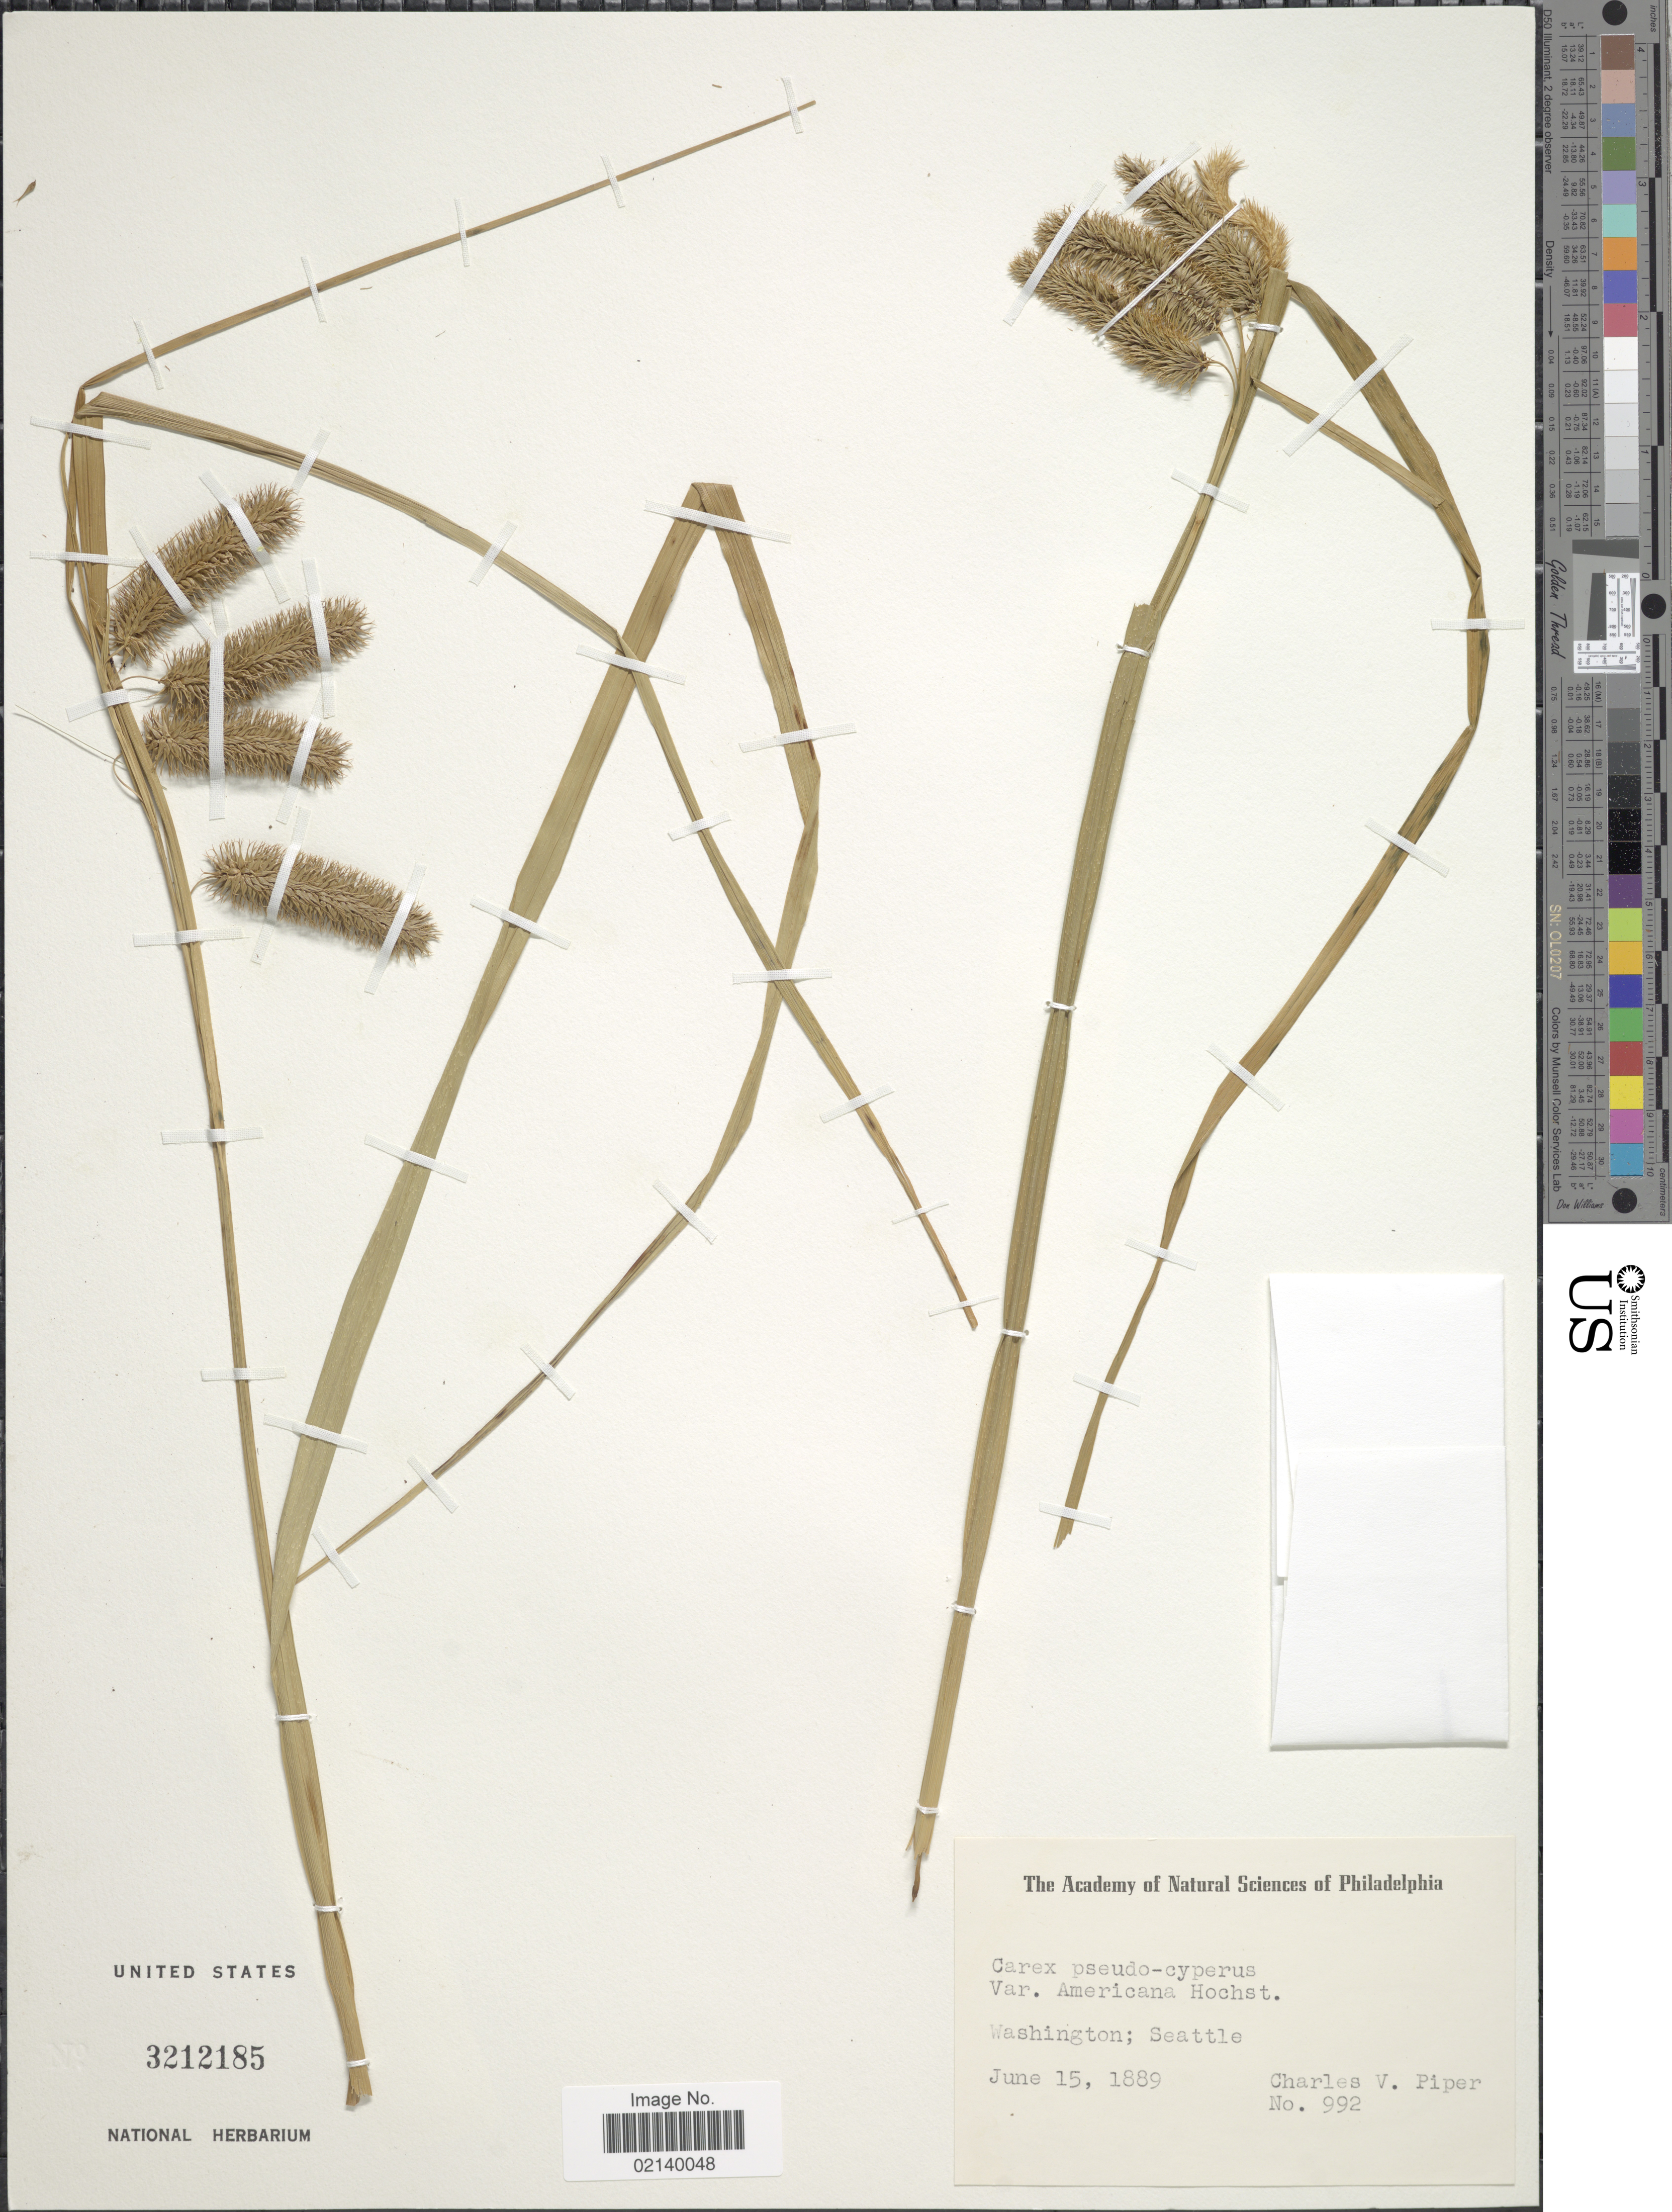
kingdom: Plantae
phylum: Tracheophyta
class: Liliopsida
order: Poales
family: Cyperaceae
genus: Carex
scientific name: Carex pseudocyperus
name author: L.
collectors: C. V. Piper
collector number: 992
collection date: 1889-06-15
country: United States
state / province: Washington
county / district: King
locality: Seattle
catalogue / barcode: US 3212185